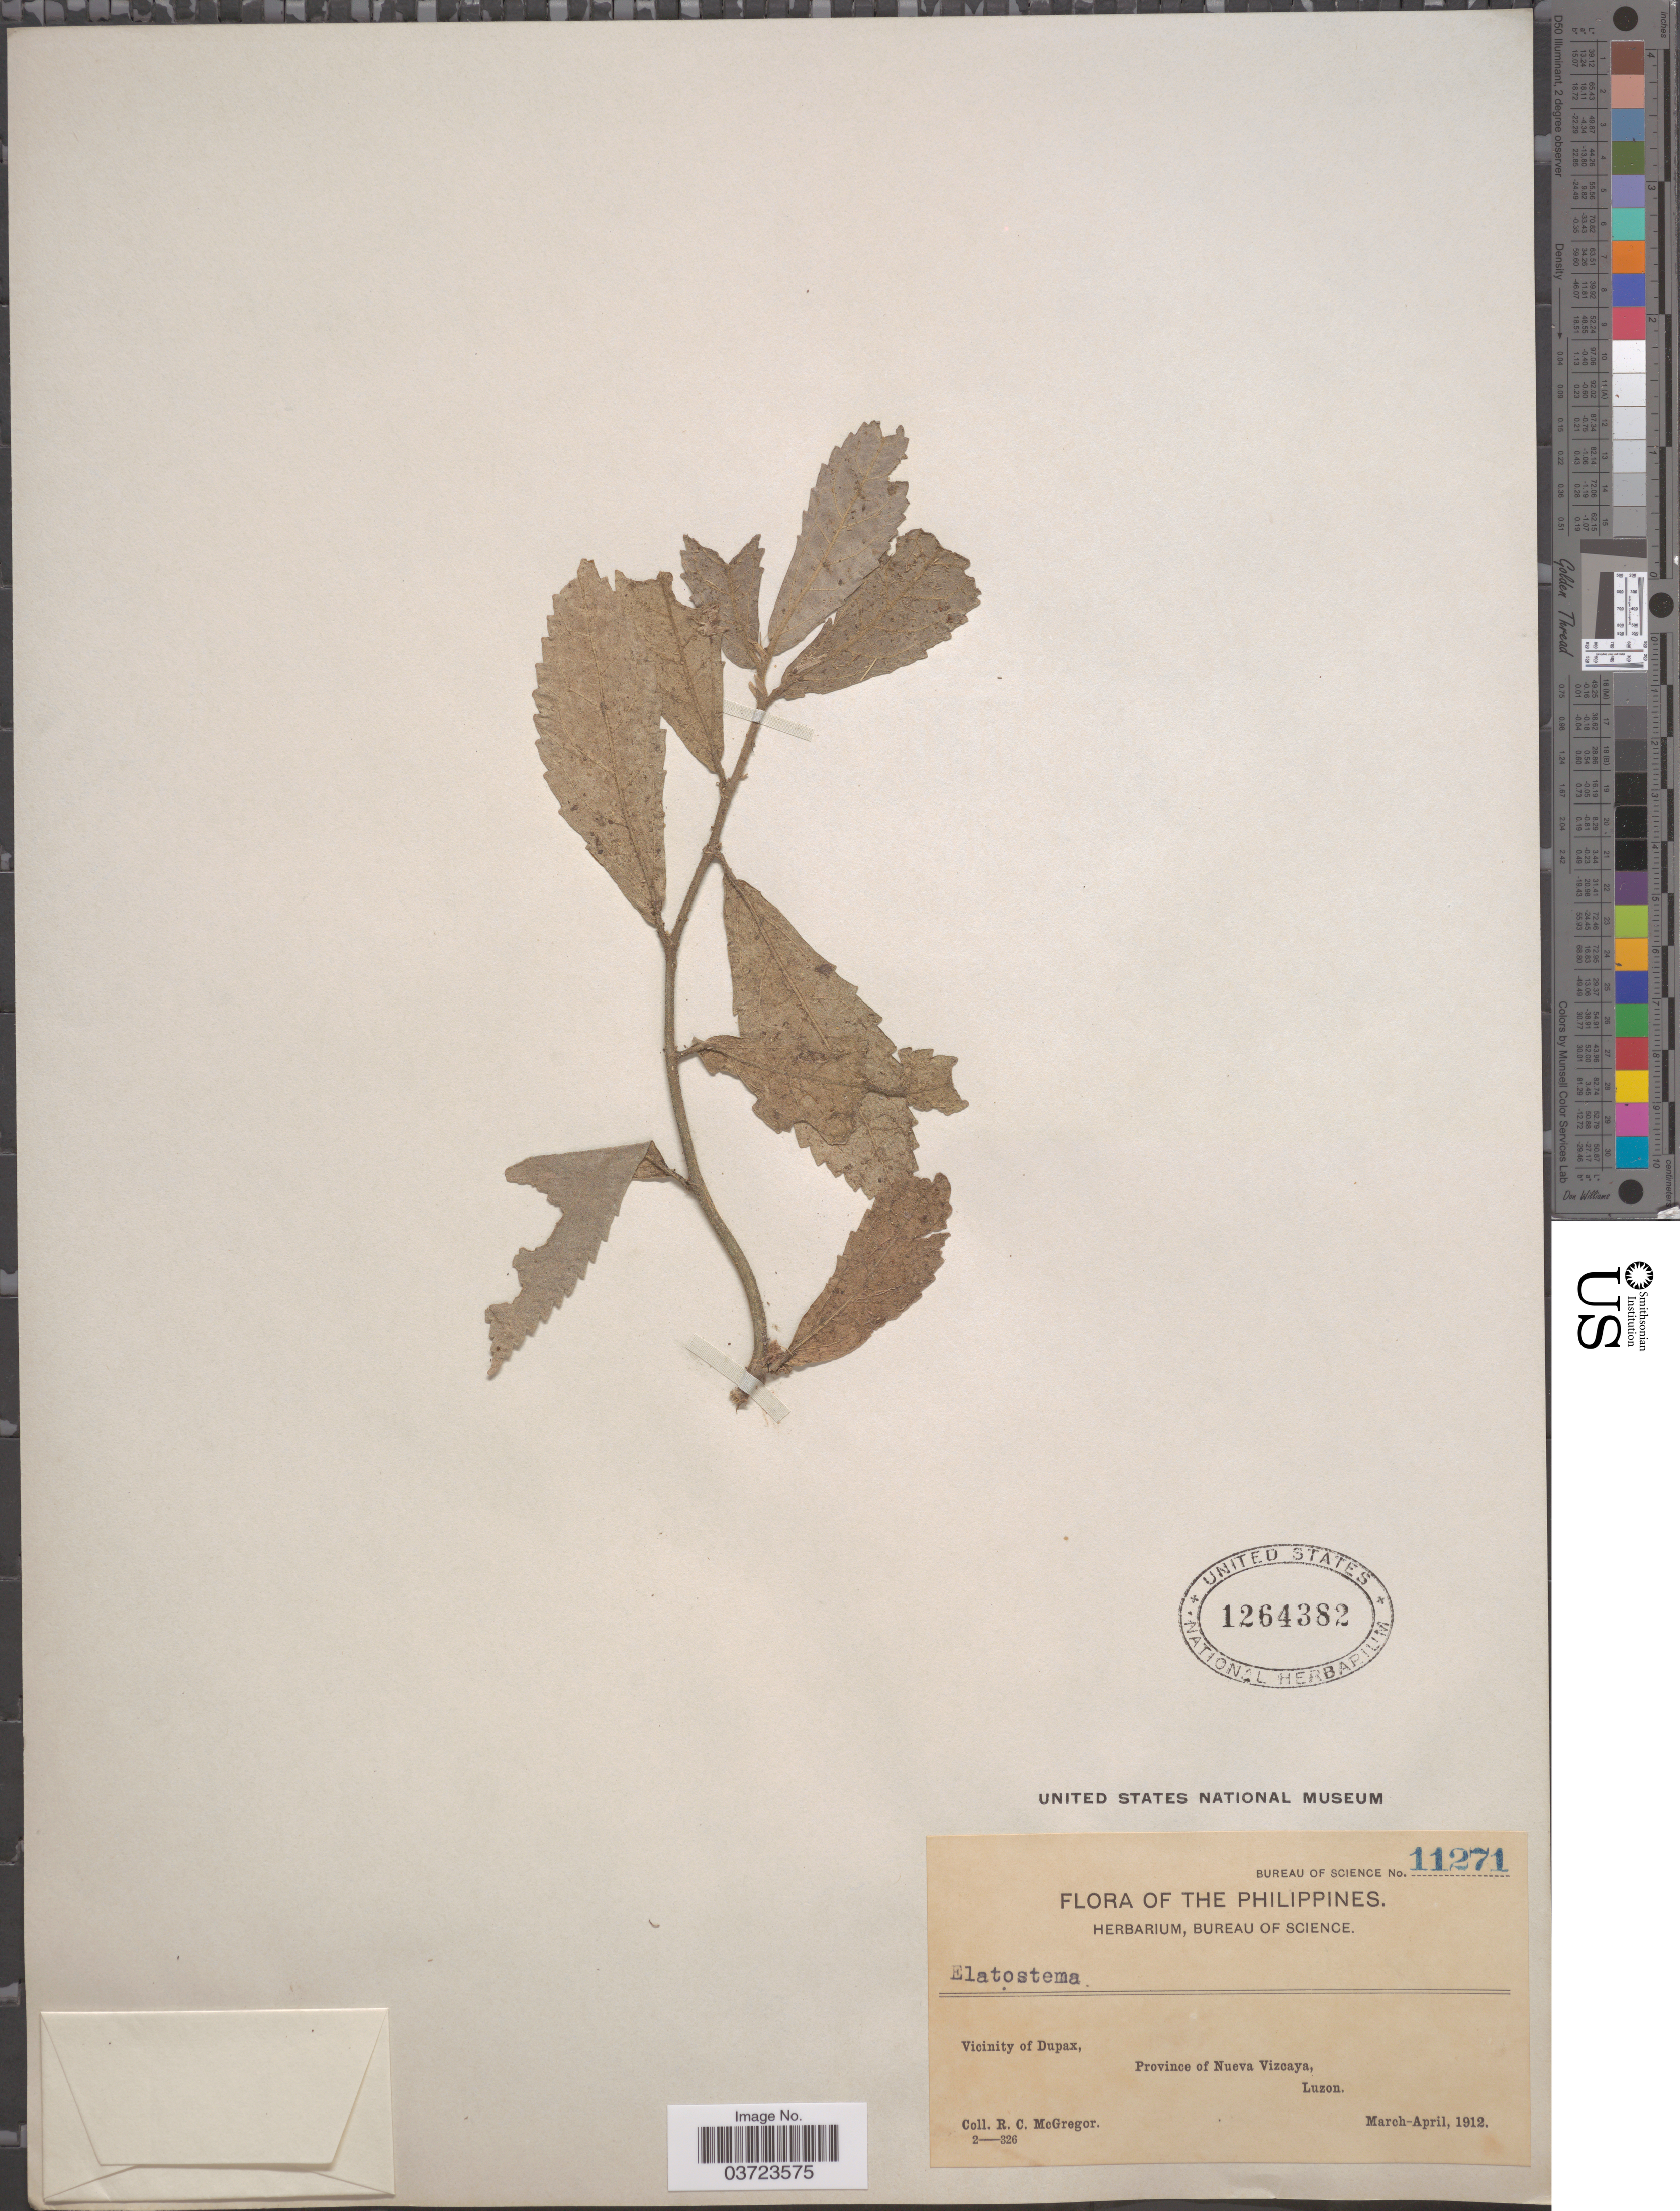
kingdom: Plantae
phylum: Tracheophyta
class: Magnoliopsida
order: Rosales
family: Urticaceae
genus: Elatostema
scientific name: Elatostema sp.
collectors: R. C. McGregor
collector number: Bureau of Science 11271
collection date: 1912-03/1912-04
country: Philippines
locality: Vicinity of Dupax, Province of Nueva Vizcaya, Luzon.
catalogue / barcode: US 1264382